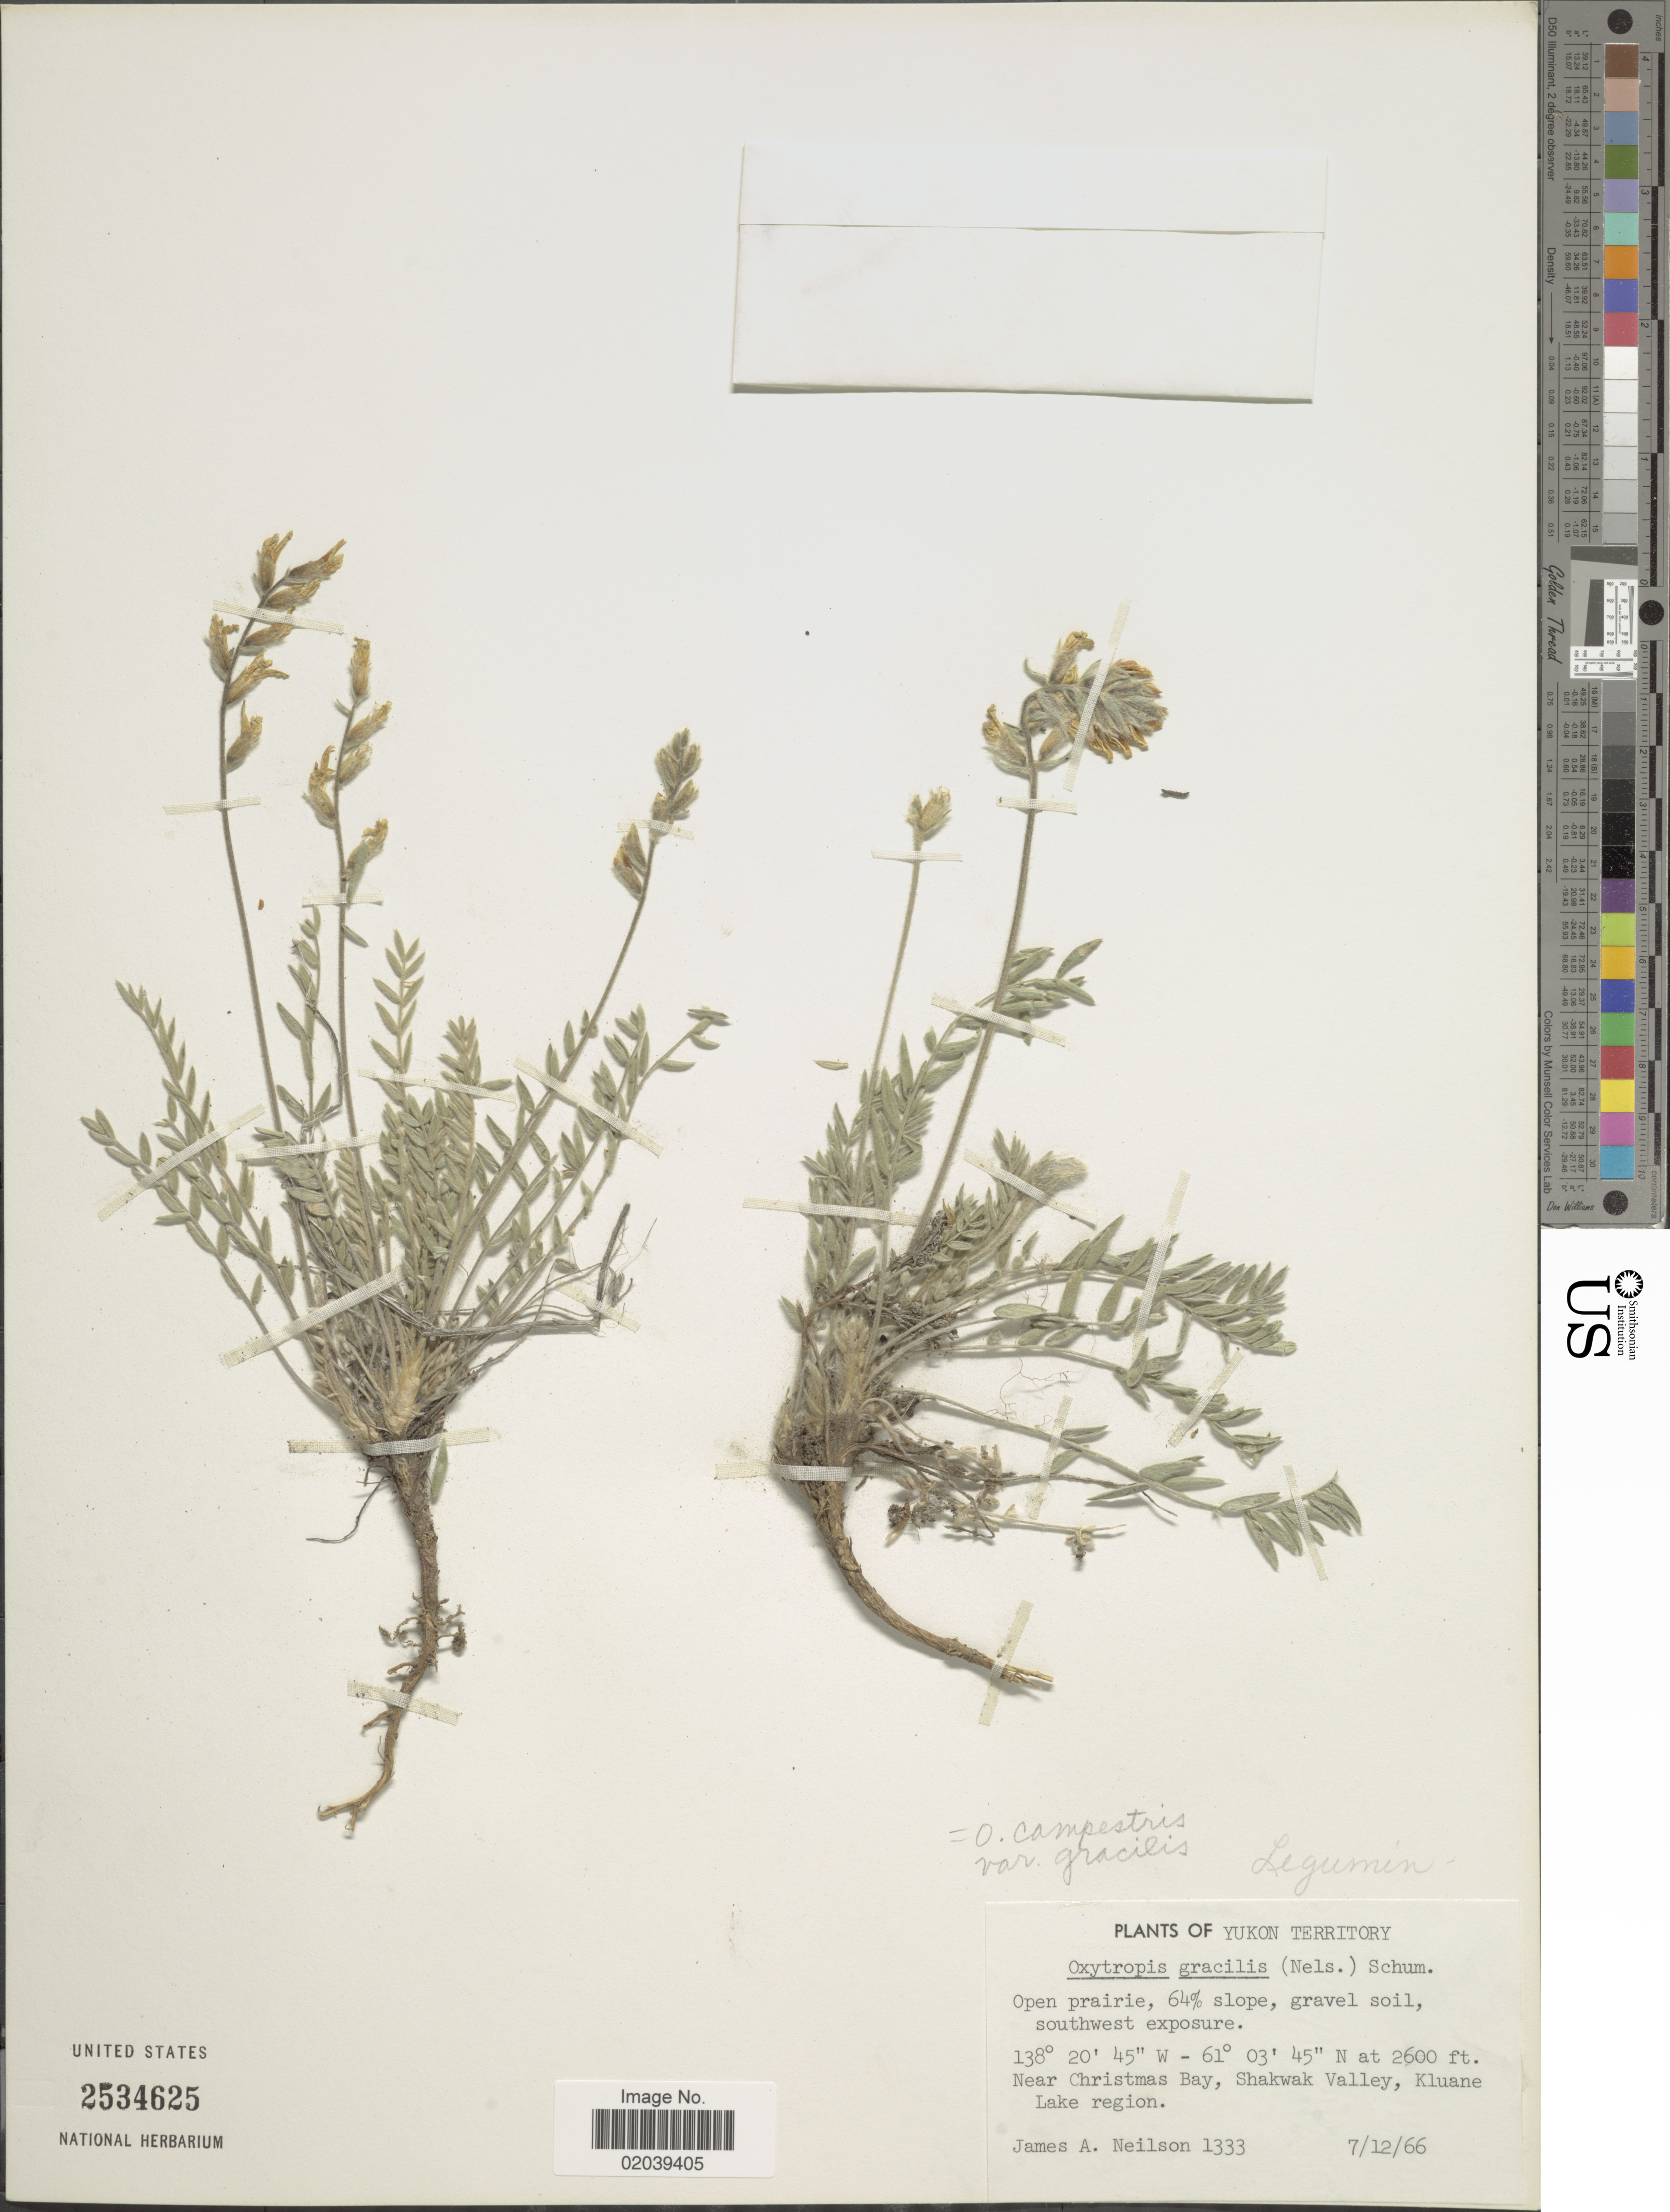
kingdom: Plantae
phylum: Tracheophyta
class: Magnoliopsida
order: Fabales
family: Fabaceae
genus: Oxytropis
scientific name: Oxytropis campestris var. gracilis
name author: (A. Nelson) Barneby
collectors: J. Neilson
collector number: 1333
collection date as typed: Transcribed d/m/y: 12/7/66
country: Canada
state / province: Yukon Territory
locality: Near Christmas bay, Shakwalk Valley, Kluane Lake Region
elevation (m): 792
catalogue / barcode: US 2534625